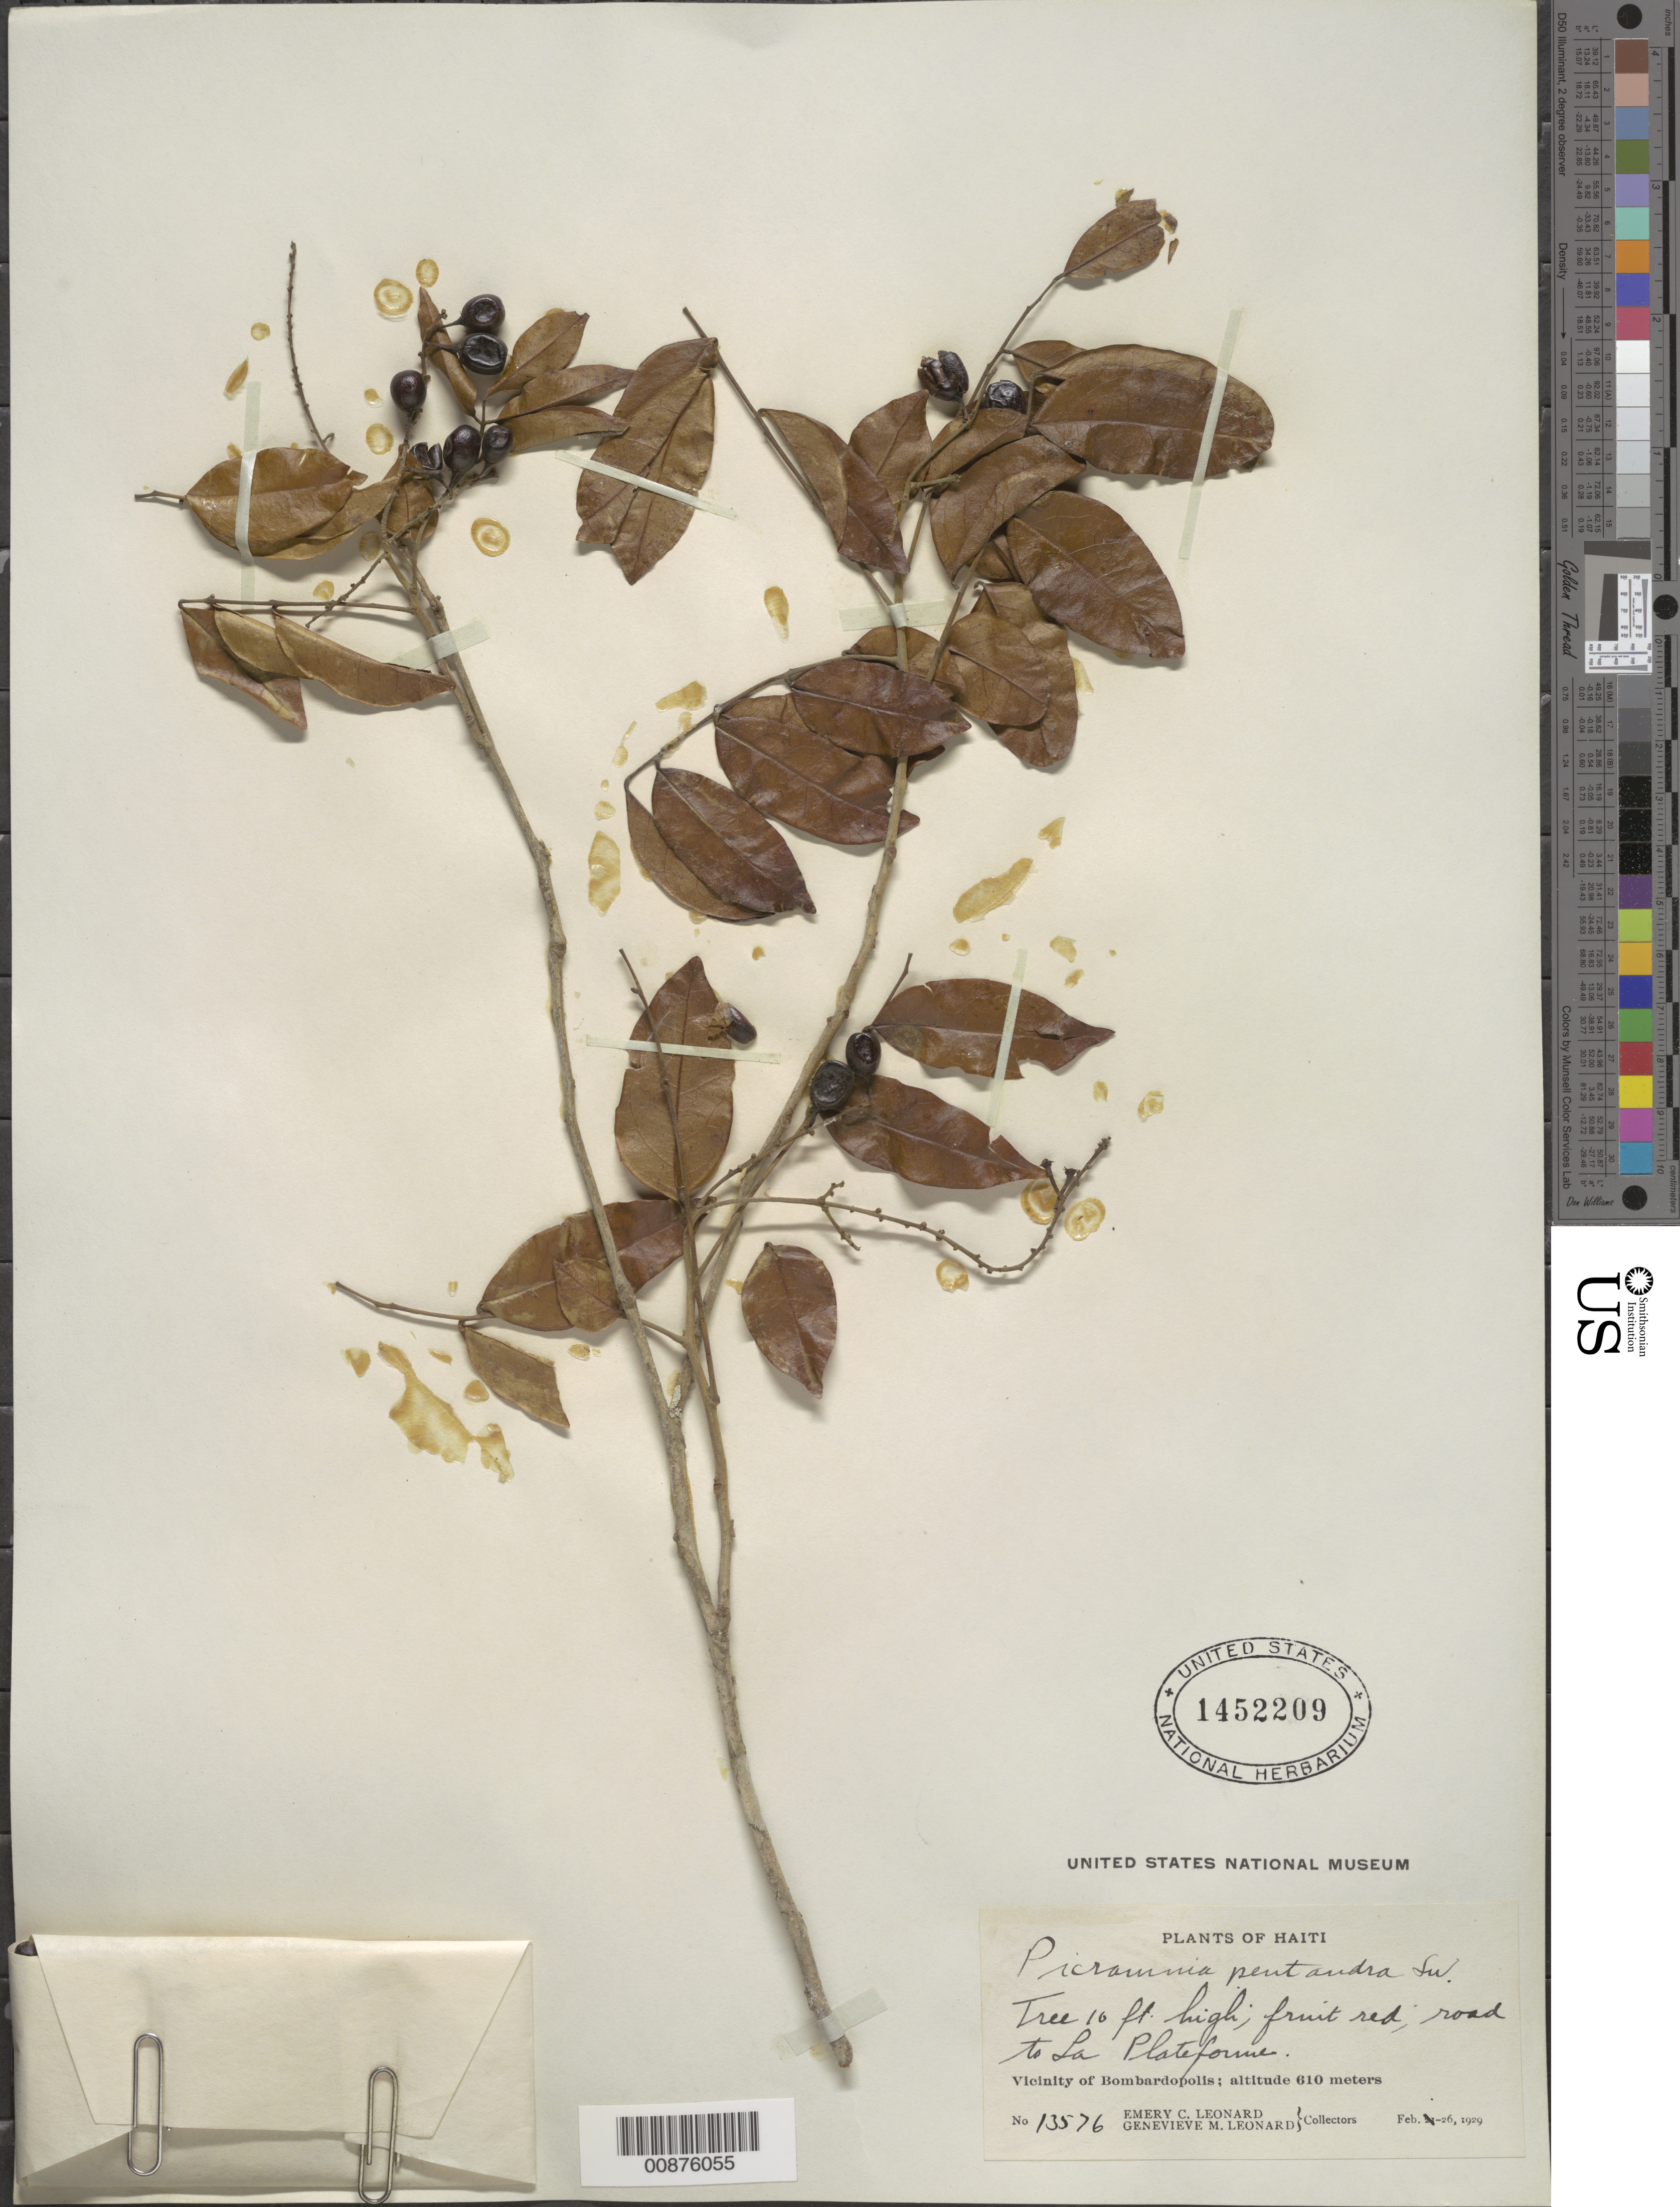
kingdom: Plantae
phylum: Tracheophyta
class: Magnoliopsida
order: Picramniales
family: Picramniaceae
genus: Picramnia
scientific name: Picramnia pentandra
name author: Sw.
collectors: E. C. Leonard & G. M. Leonard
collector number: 13576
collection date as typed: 26 Feb 1929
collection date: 1929-02-26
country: Haiti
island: Hispaniola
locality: Vicinity of Bombardopolis, road to La Platefoume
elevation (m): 610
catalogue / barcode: US 1452209